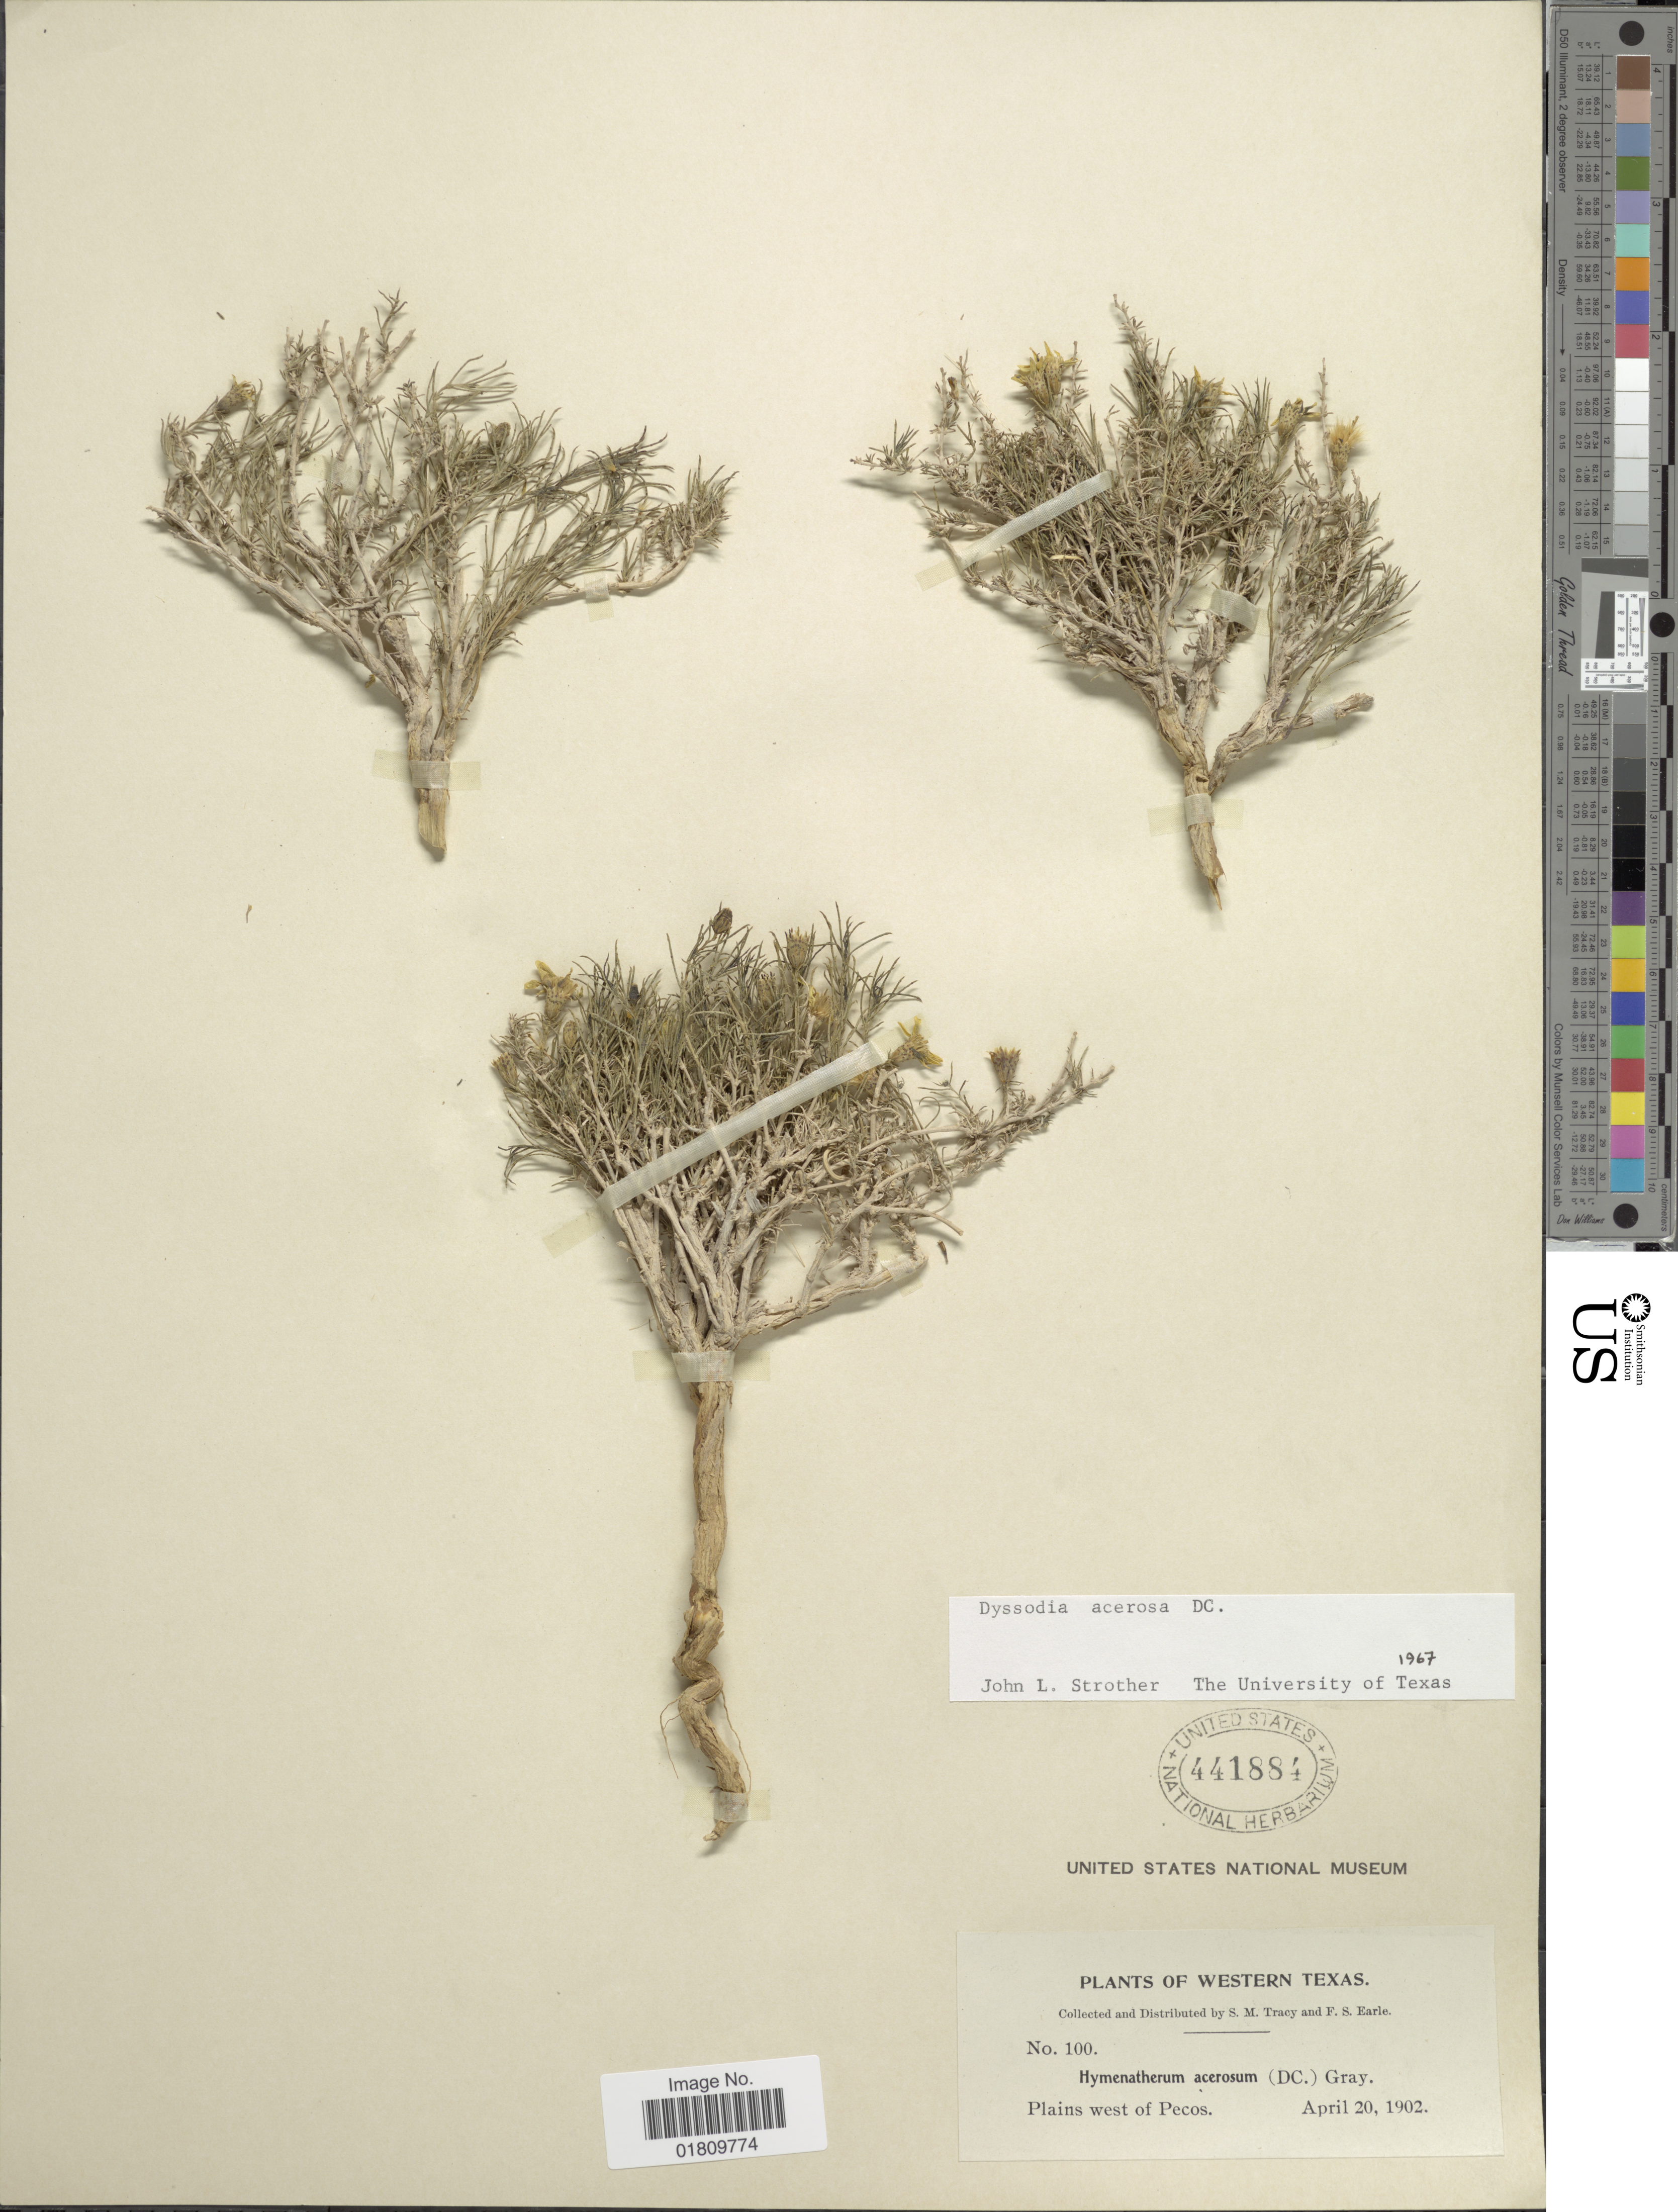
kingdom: Plantae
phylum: Tracheophyta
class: Magnoliopsida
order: Asterales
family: Asteraceae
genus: Thymophylla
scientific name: Thymophylla acerosa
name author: (DC.) Strother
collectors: S. M. Tracy & F. S. Earle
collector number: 100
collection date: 1902-04-20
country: United States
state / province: Texas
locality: Western Texas, plain west of Pecos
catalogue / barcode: US 441884